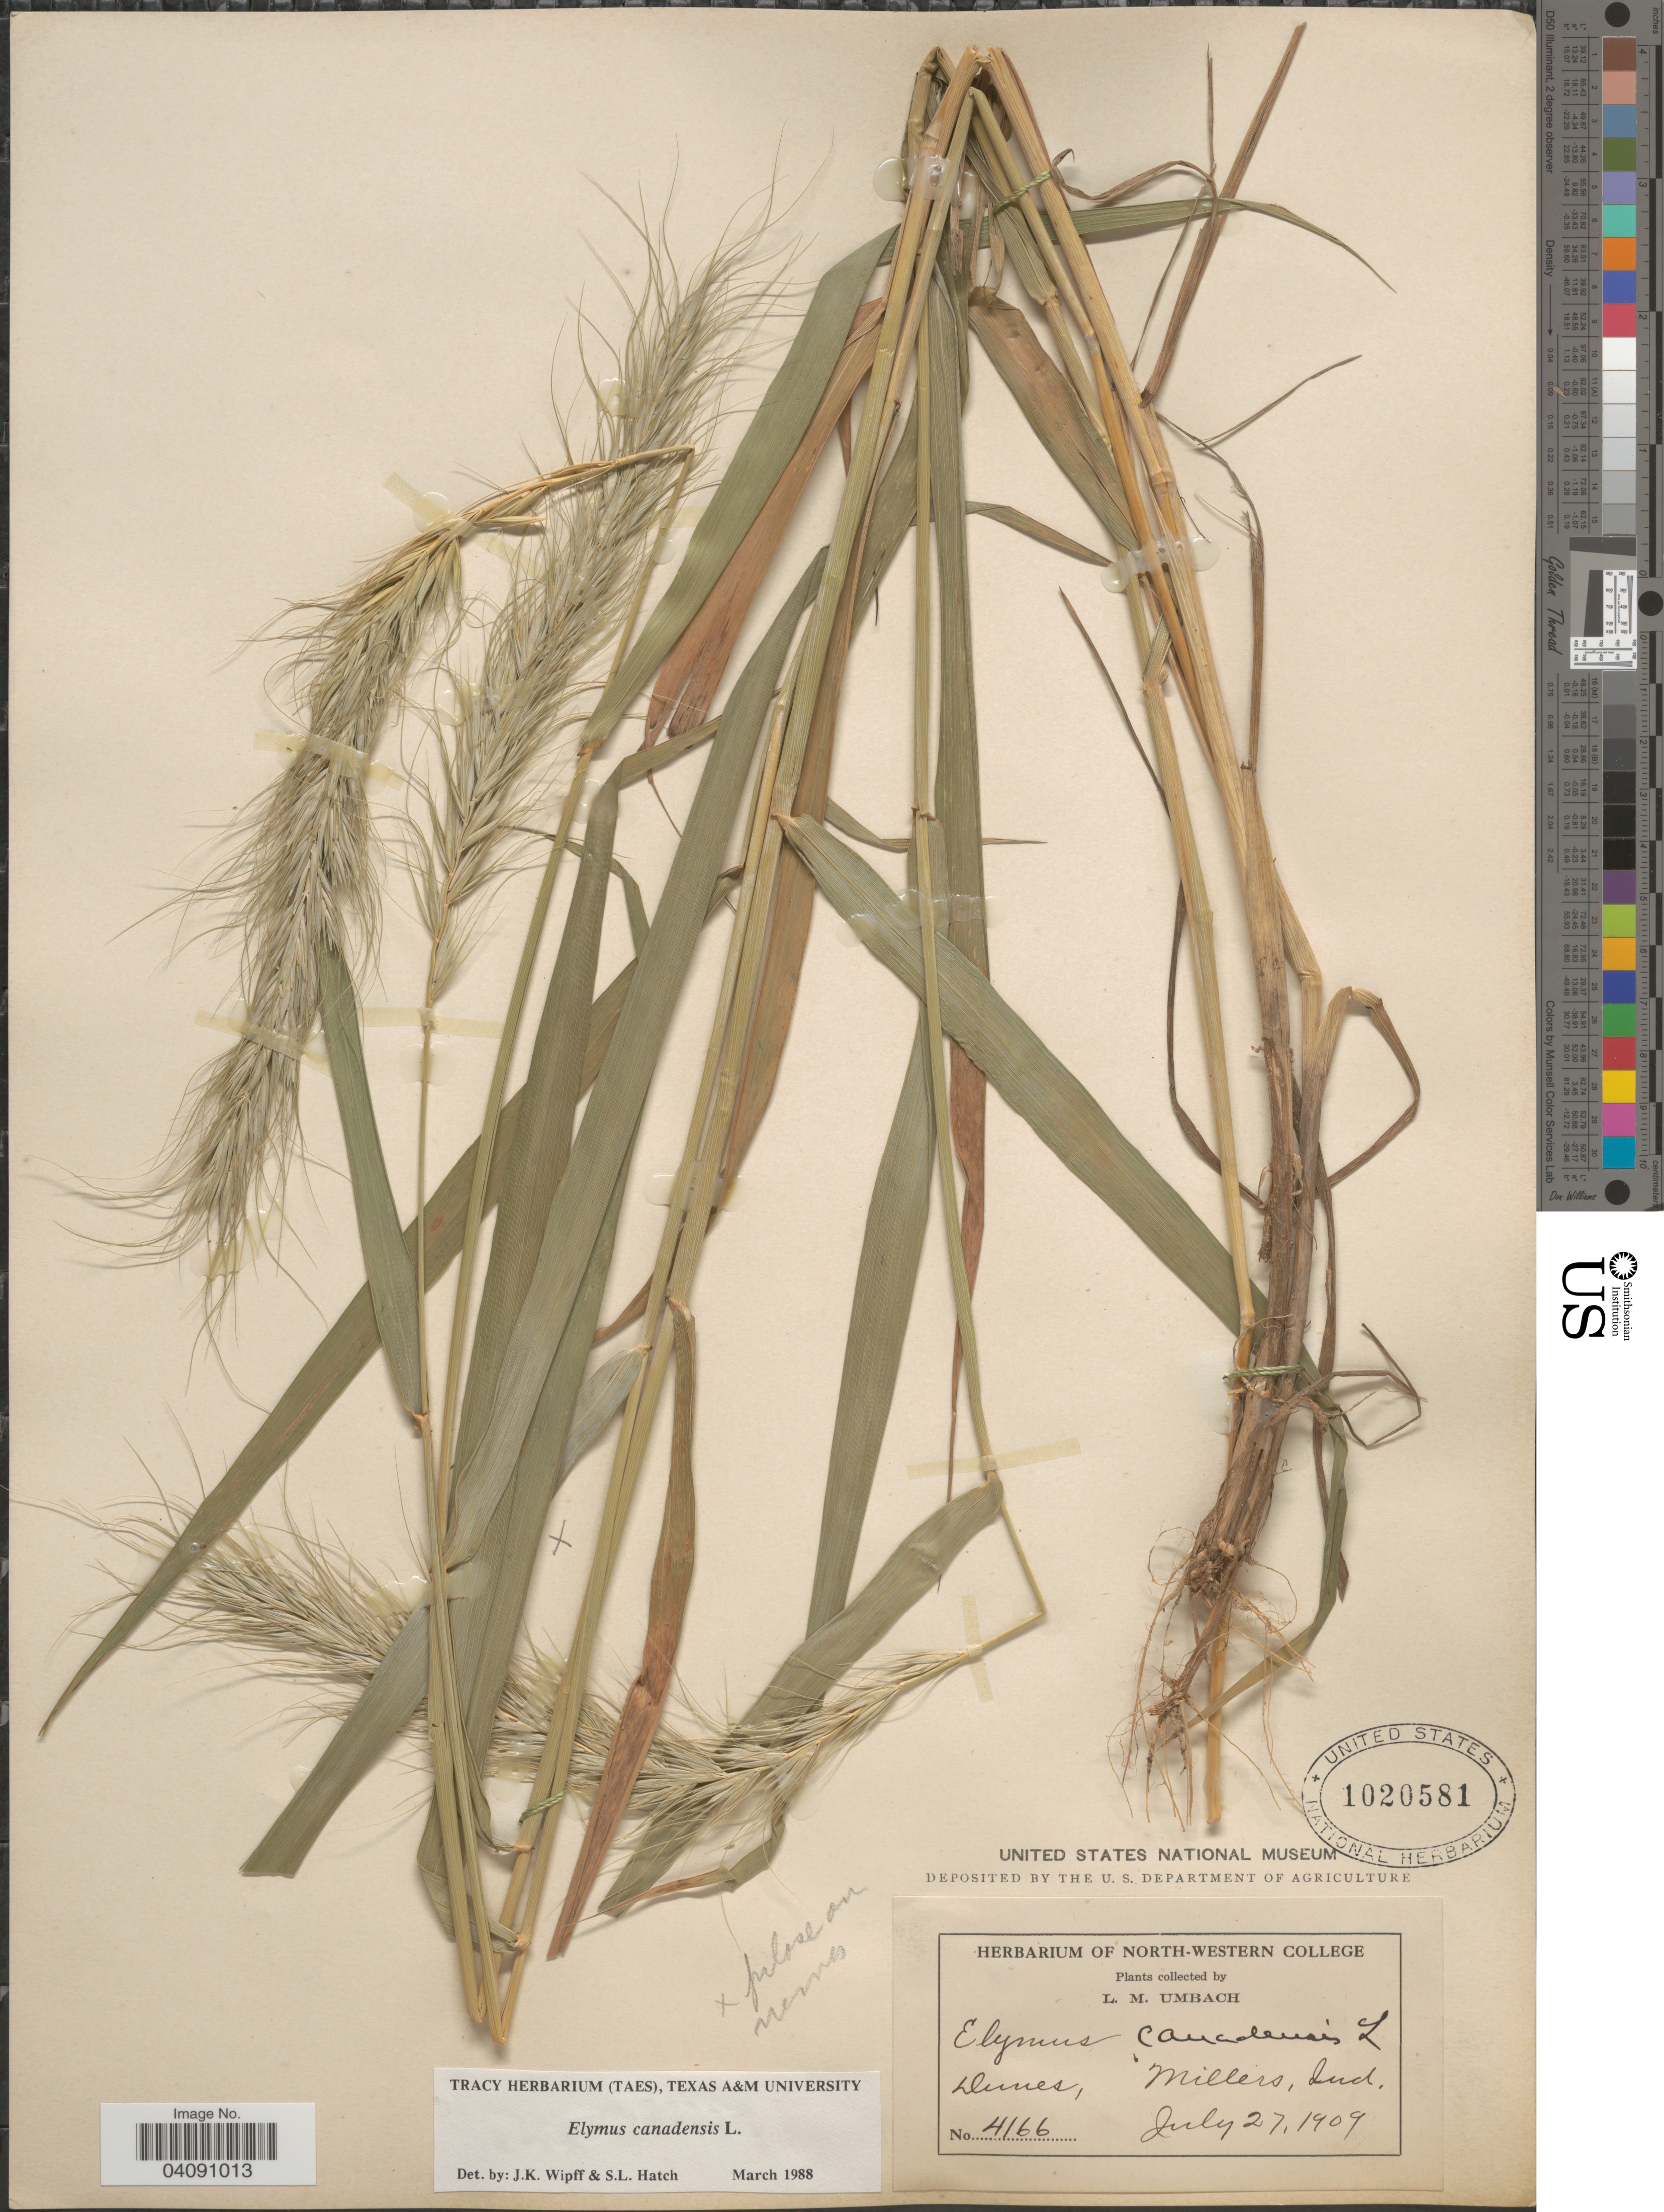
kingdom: Plantae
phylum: Tracheophyta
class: Liliopsida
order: Poales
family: Poaceae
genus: Elymus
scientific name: Elymus canadensis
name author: L.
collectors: L. M. Umbach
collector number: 4166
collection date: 1909-07-27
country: United States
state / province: Indiana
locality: Dunes, Millers.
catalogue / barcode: US 1020581